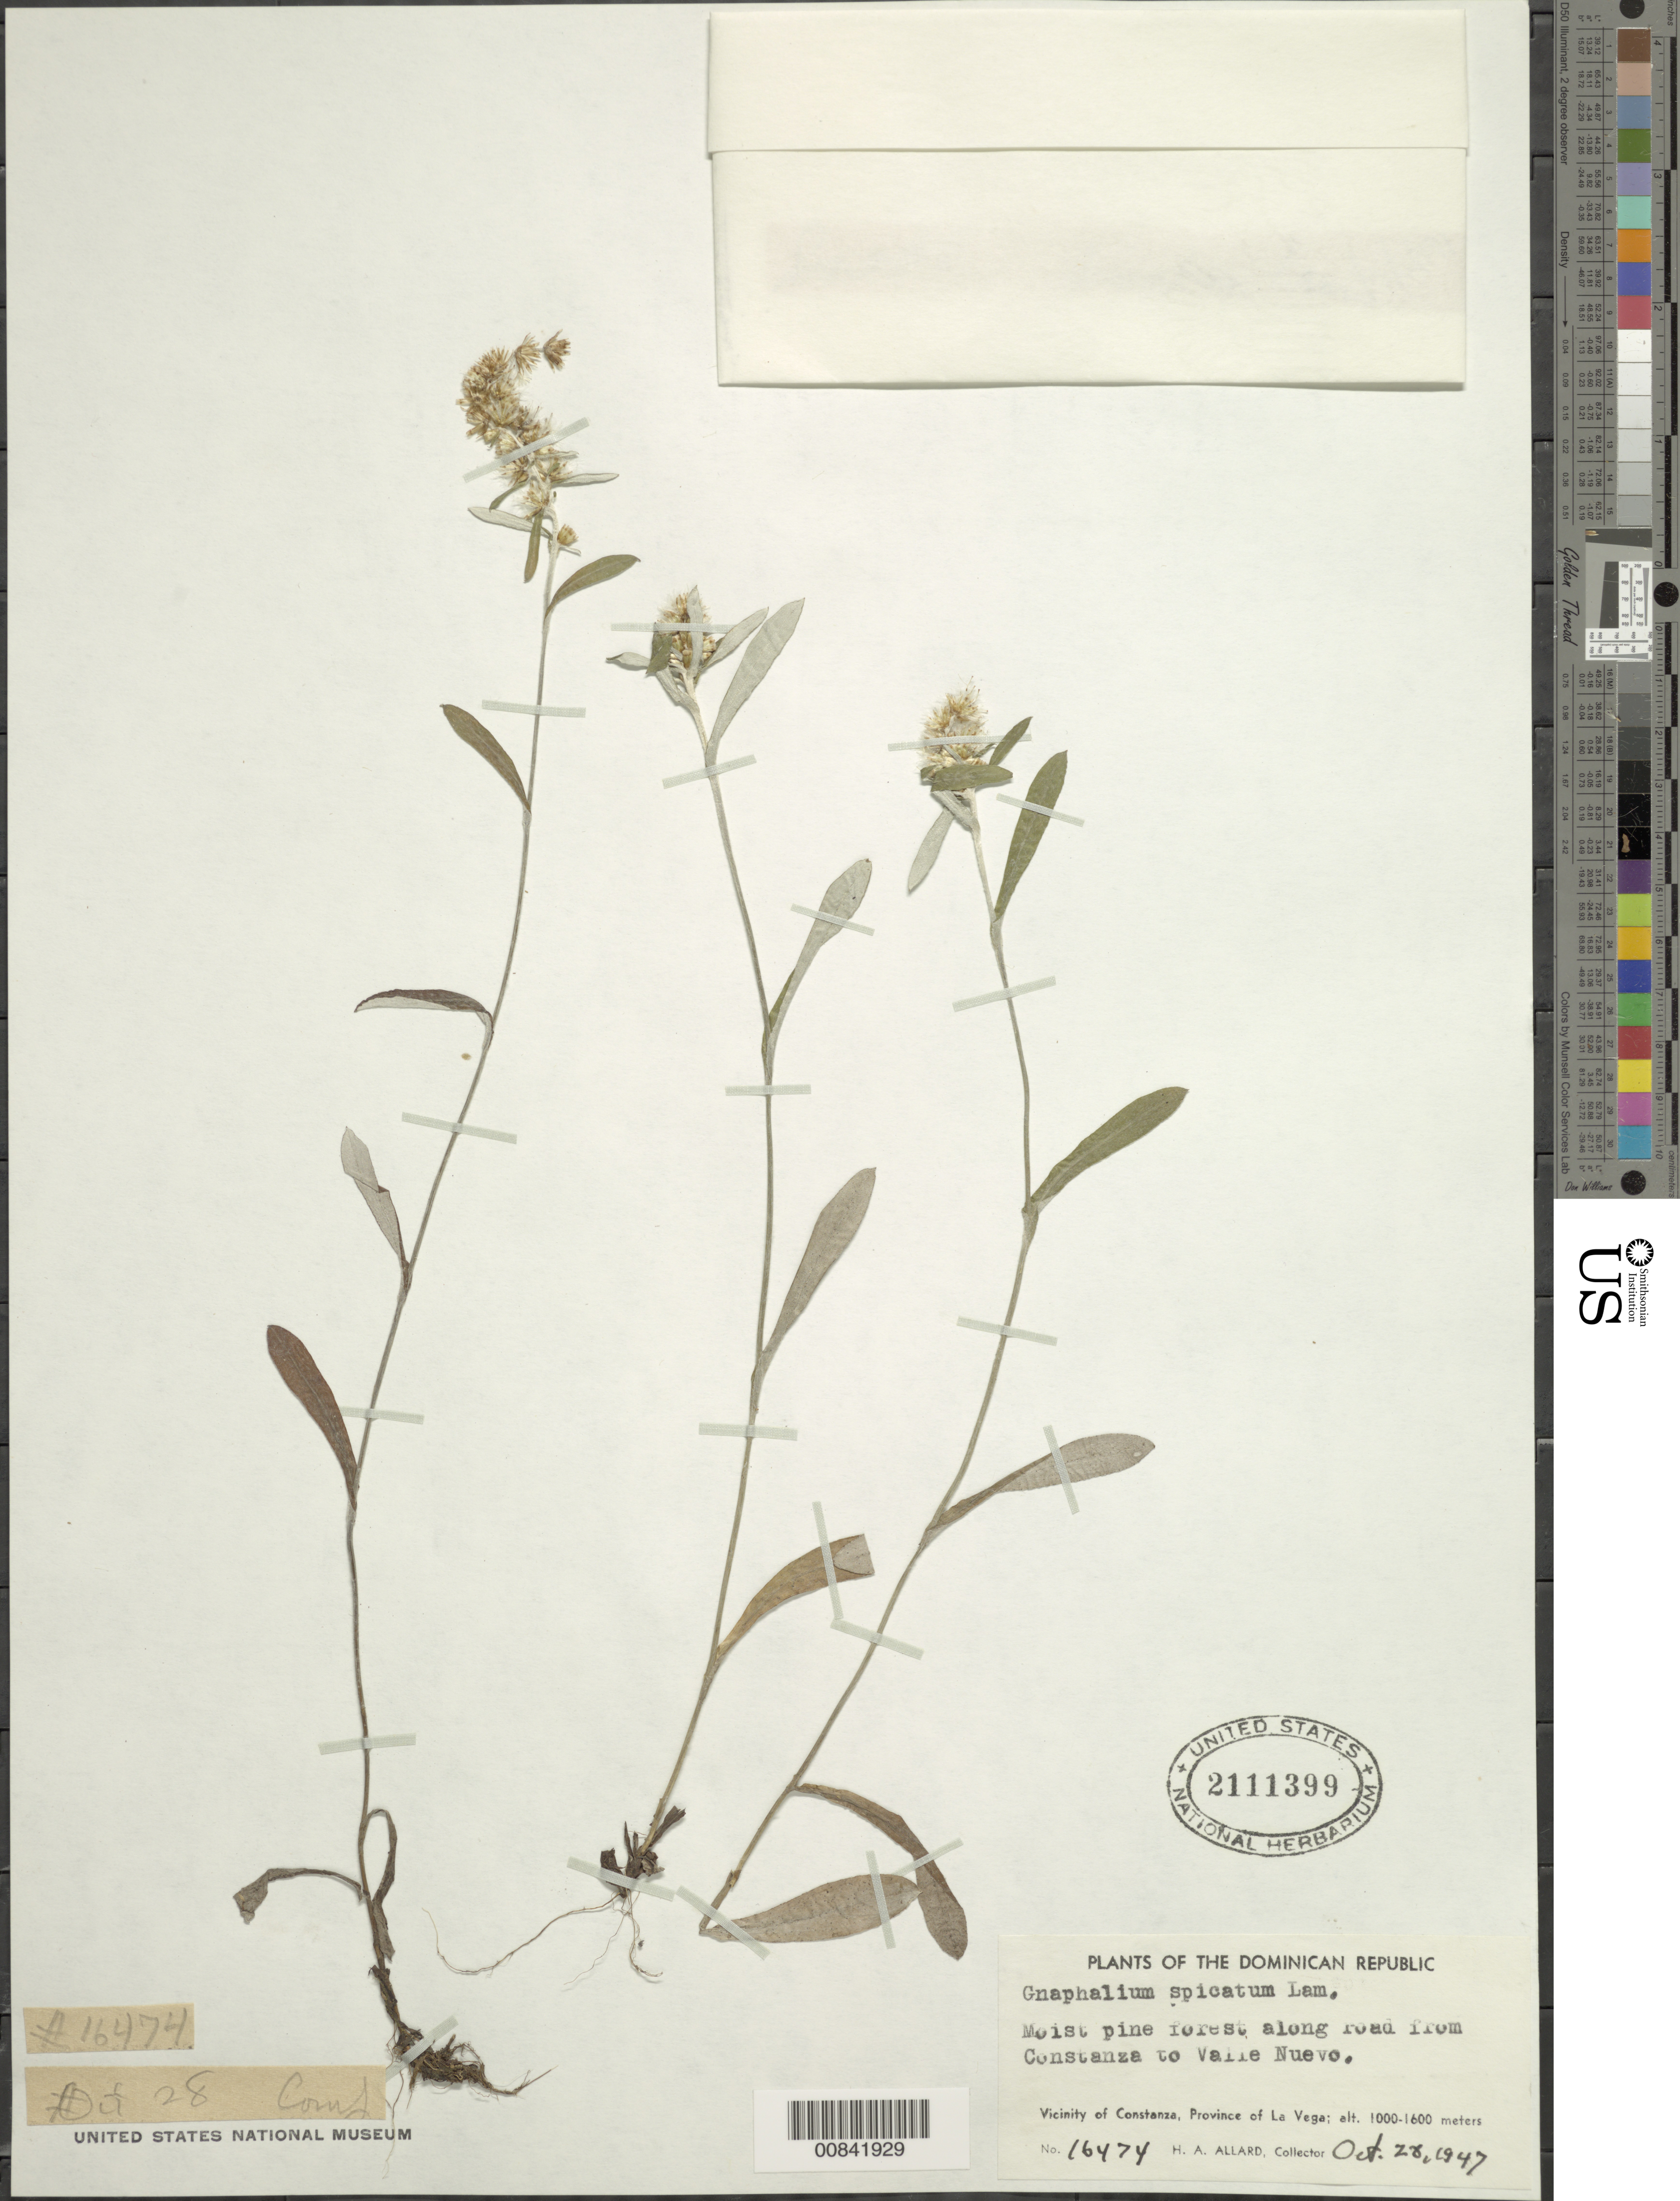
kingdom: Plantae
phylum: Tracheophyta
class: Magnoliopsida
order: Asterales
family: Asteraceae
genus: Gamochaeta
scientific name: Gamochaeta coarctata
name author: (Willd.) Kerguélen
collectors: H. A. Allard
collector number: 16474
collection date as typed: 28 Oct 1947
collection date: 1947-10-28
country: Dominican Republic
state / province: La Vega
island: Hispaniola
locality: Vicinity of Constanza, from Constanza to Valle Nuevo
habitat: Moist pine forest along road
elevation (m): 1000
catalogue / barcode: US 2111399